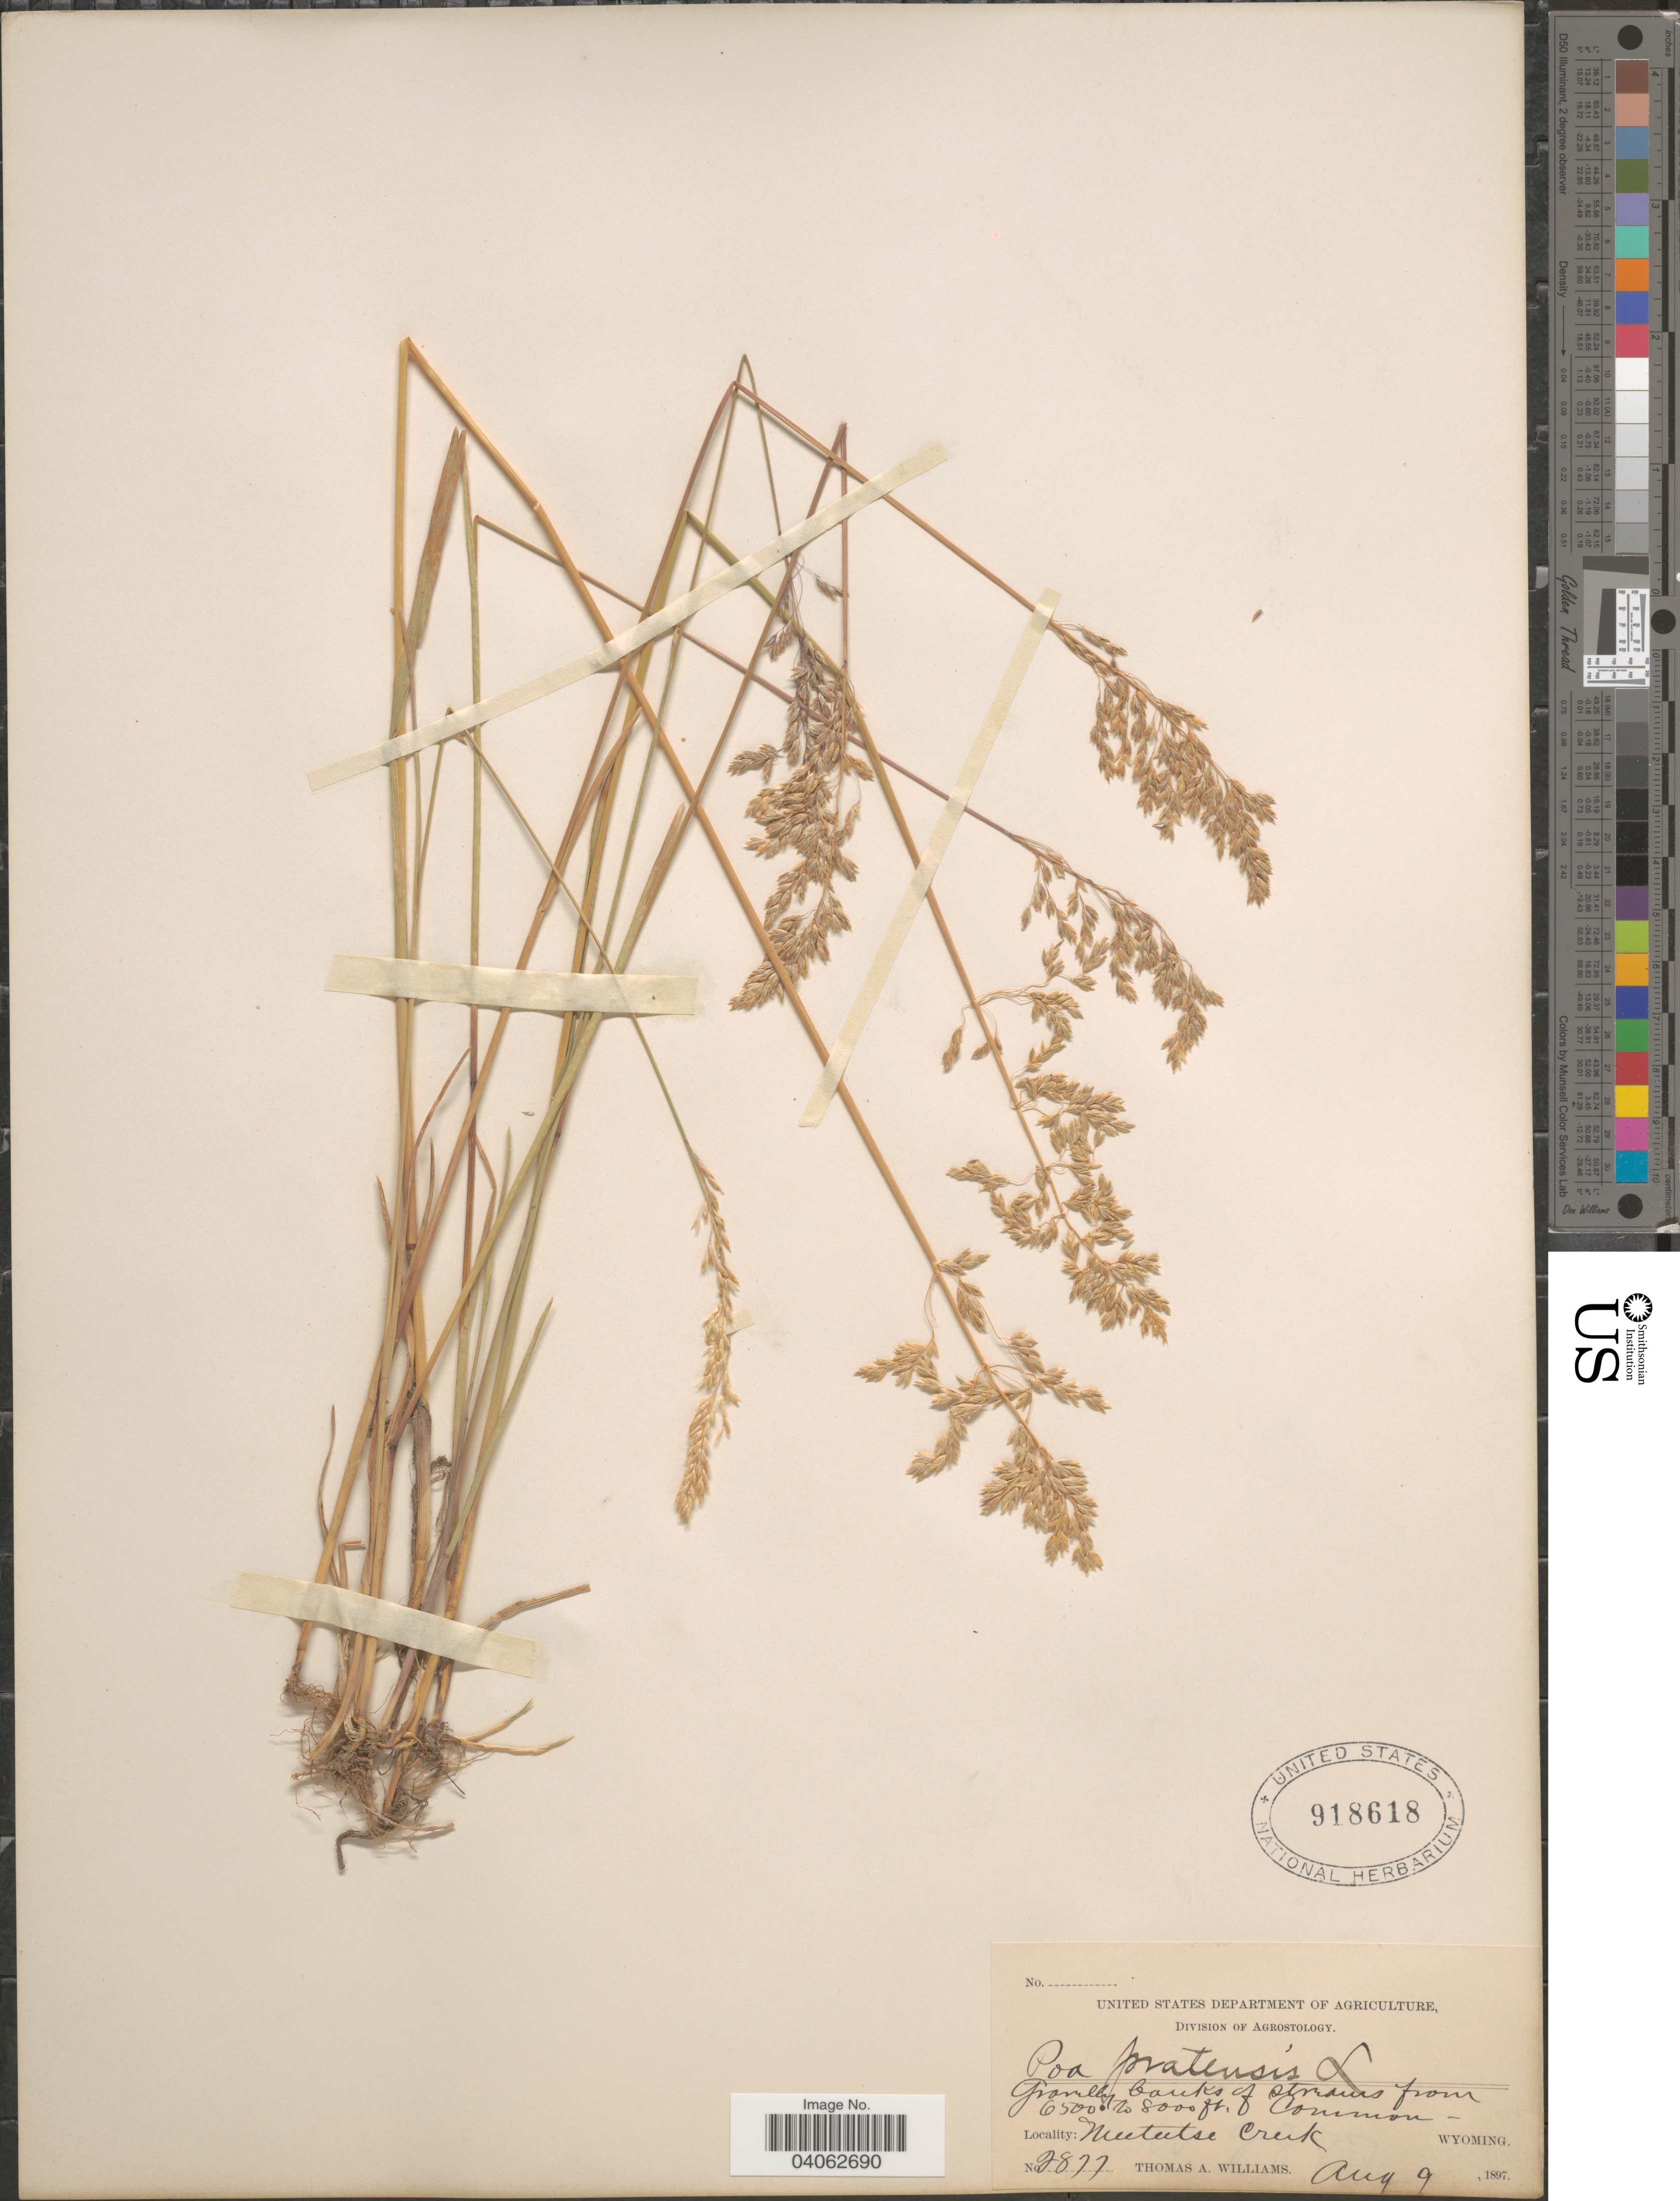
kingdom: Plantae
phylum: Tracheophyta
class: Liliopsida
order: Poales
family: Poaceae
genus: Poa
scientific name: Poa pratensis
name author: L.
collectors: T. A. Williams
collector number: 2877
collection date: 1897-08-09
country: United States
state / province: Wyoming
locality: Meeteetse Creek.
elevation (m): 1981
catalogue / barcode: US 918618